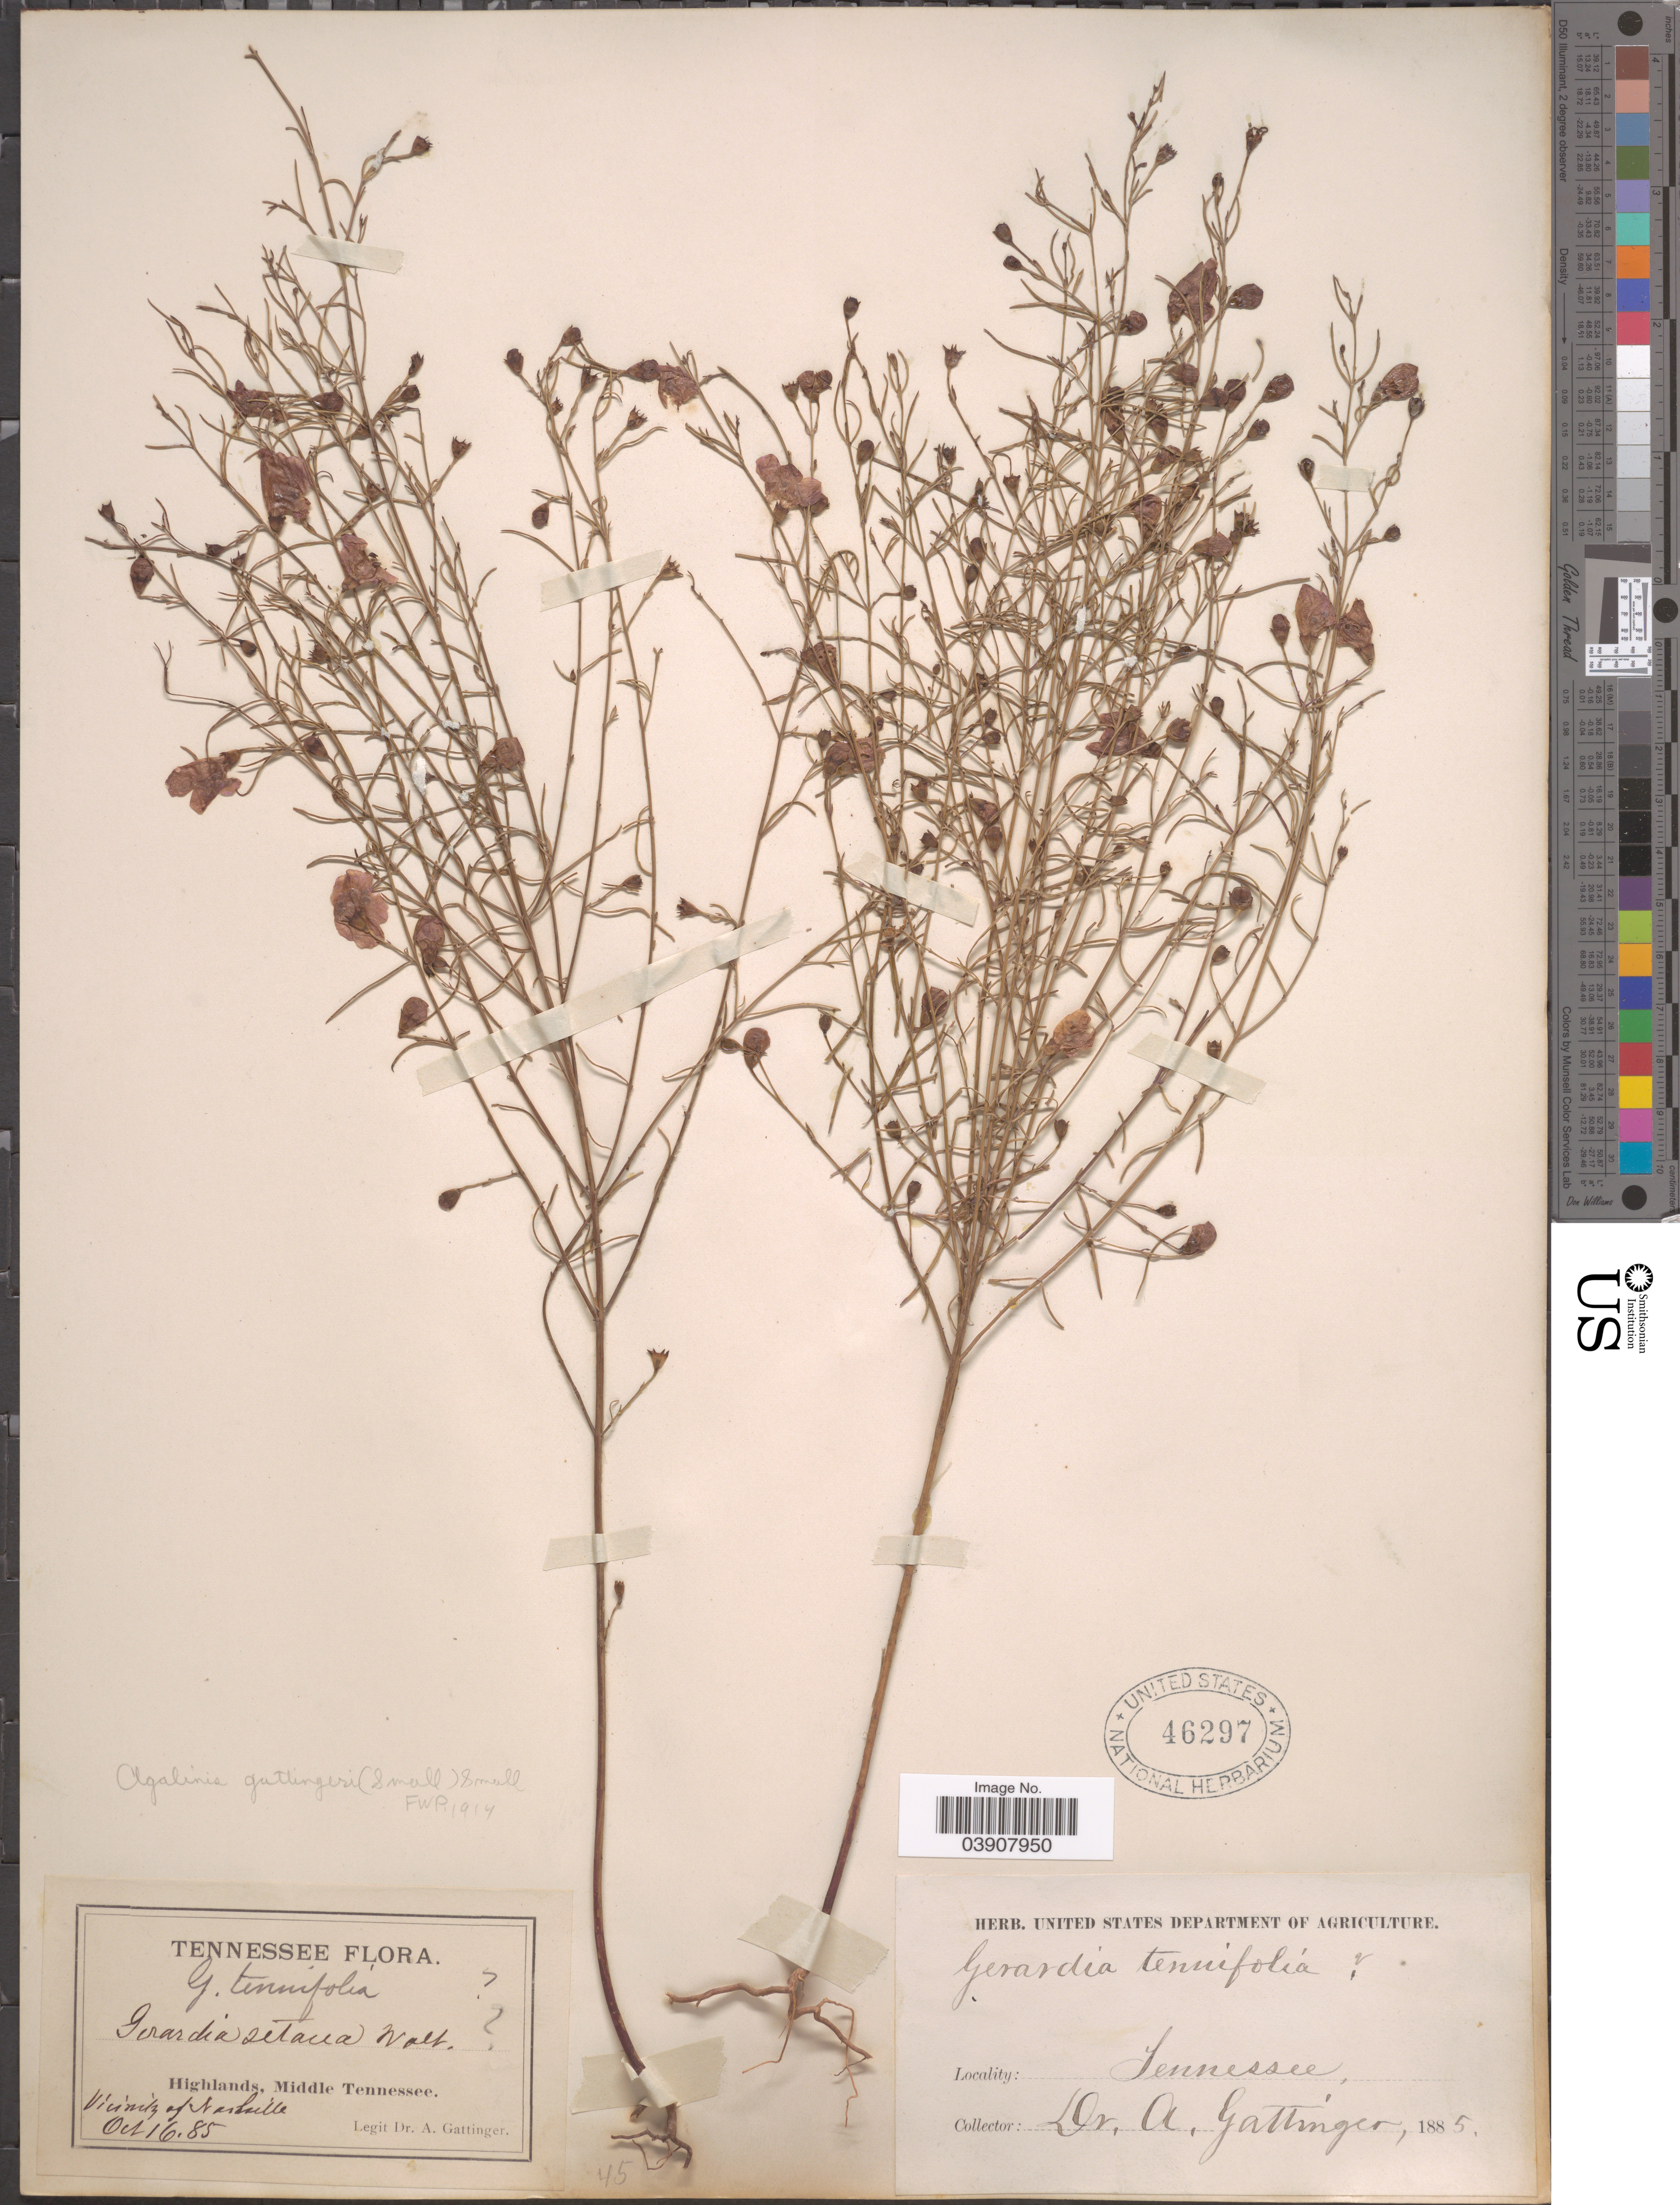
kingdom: Plantae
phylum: Tracheophyta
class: Magnoliopsida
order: Lamiales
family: Orobanchaceae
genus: Agalinis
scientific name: Agalinis gattingeri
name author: (Small) Small ex Britton & A. Br.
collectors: A. Gattinger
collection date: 1885-10-16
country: United States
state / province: Tennessee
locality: Highlands, Middle Tennessee. Vicinity of Nashville.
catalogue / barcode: US 46297